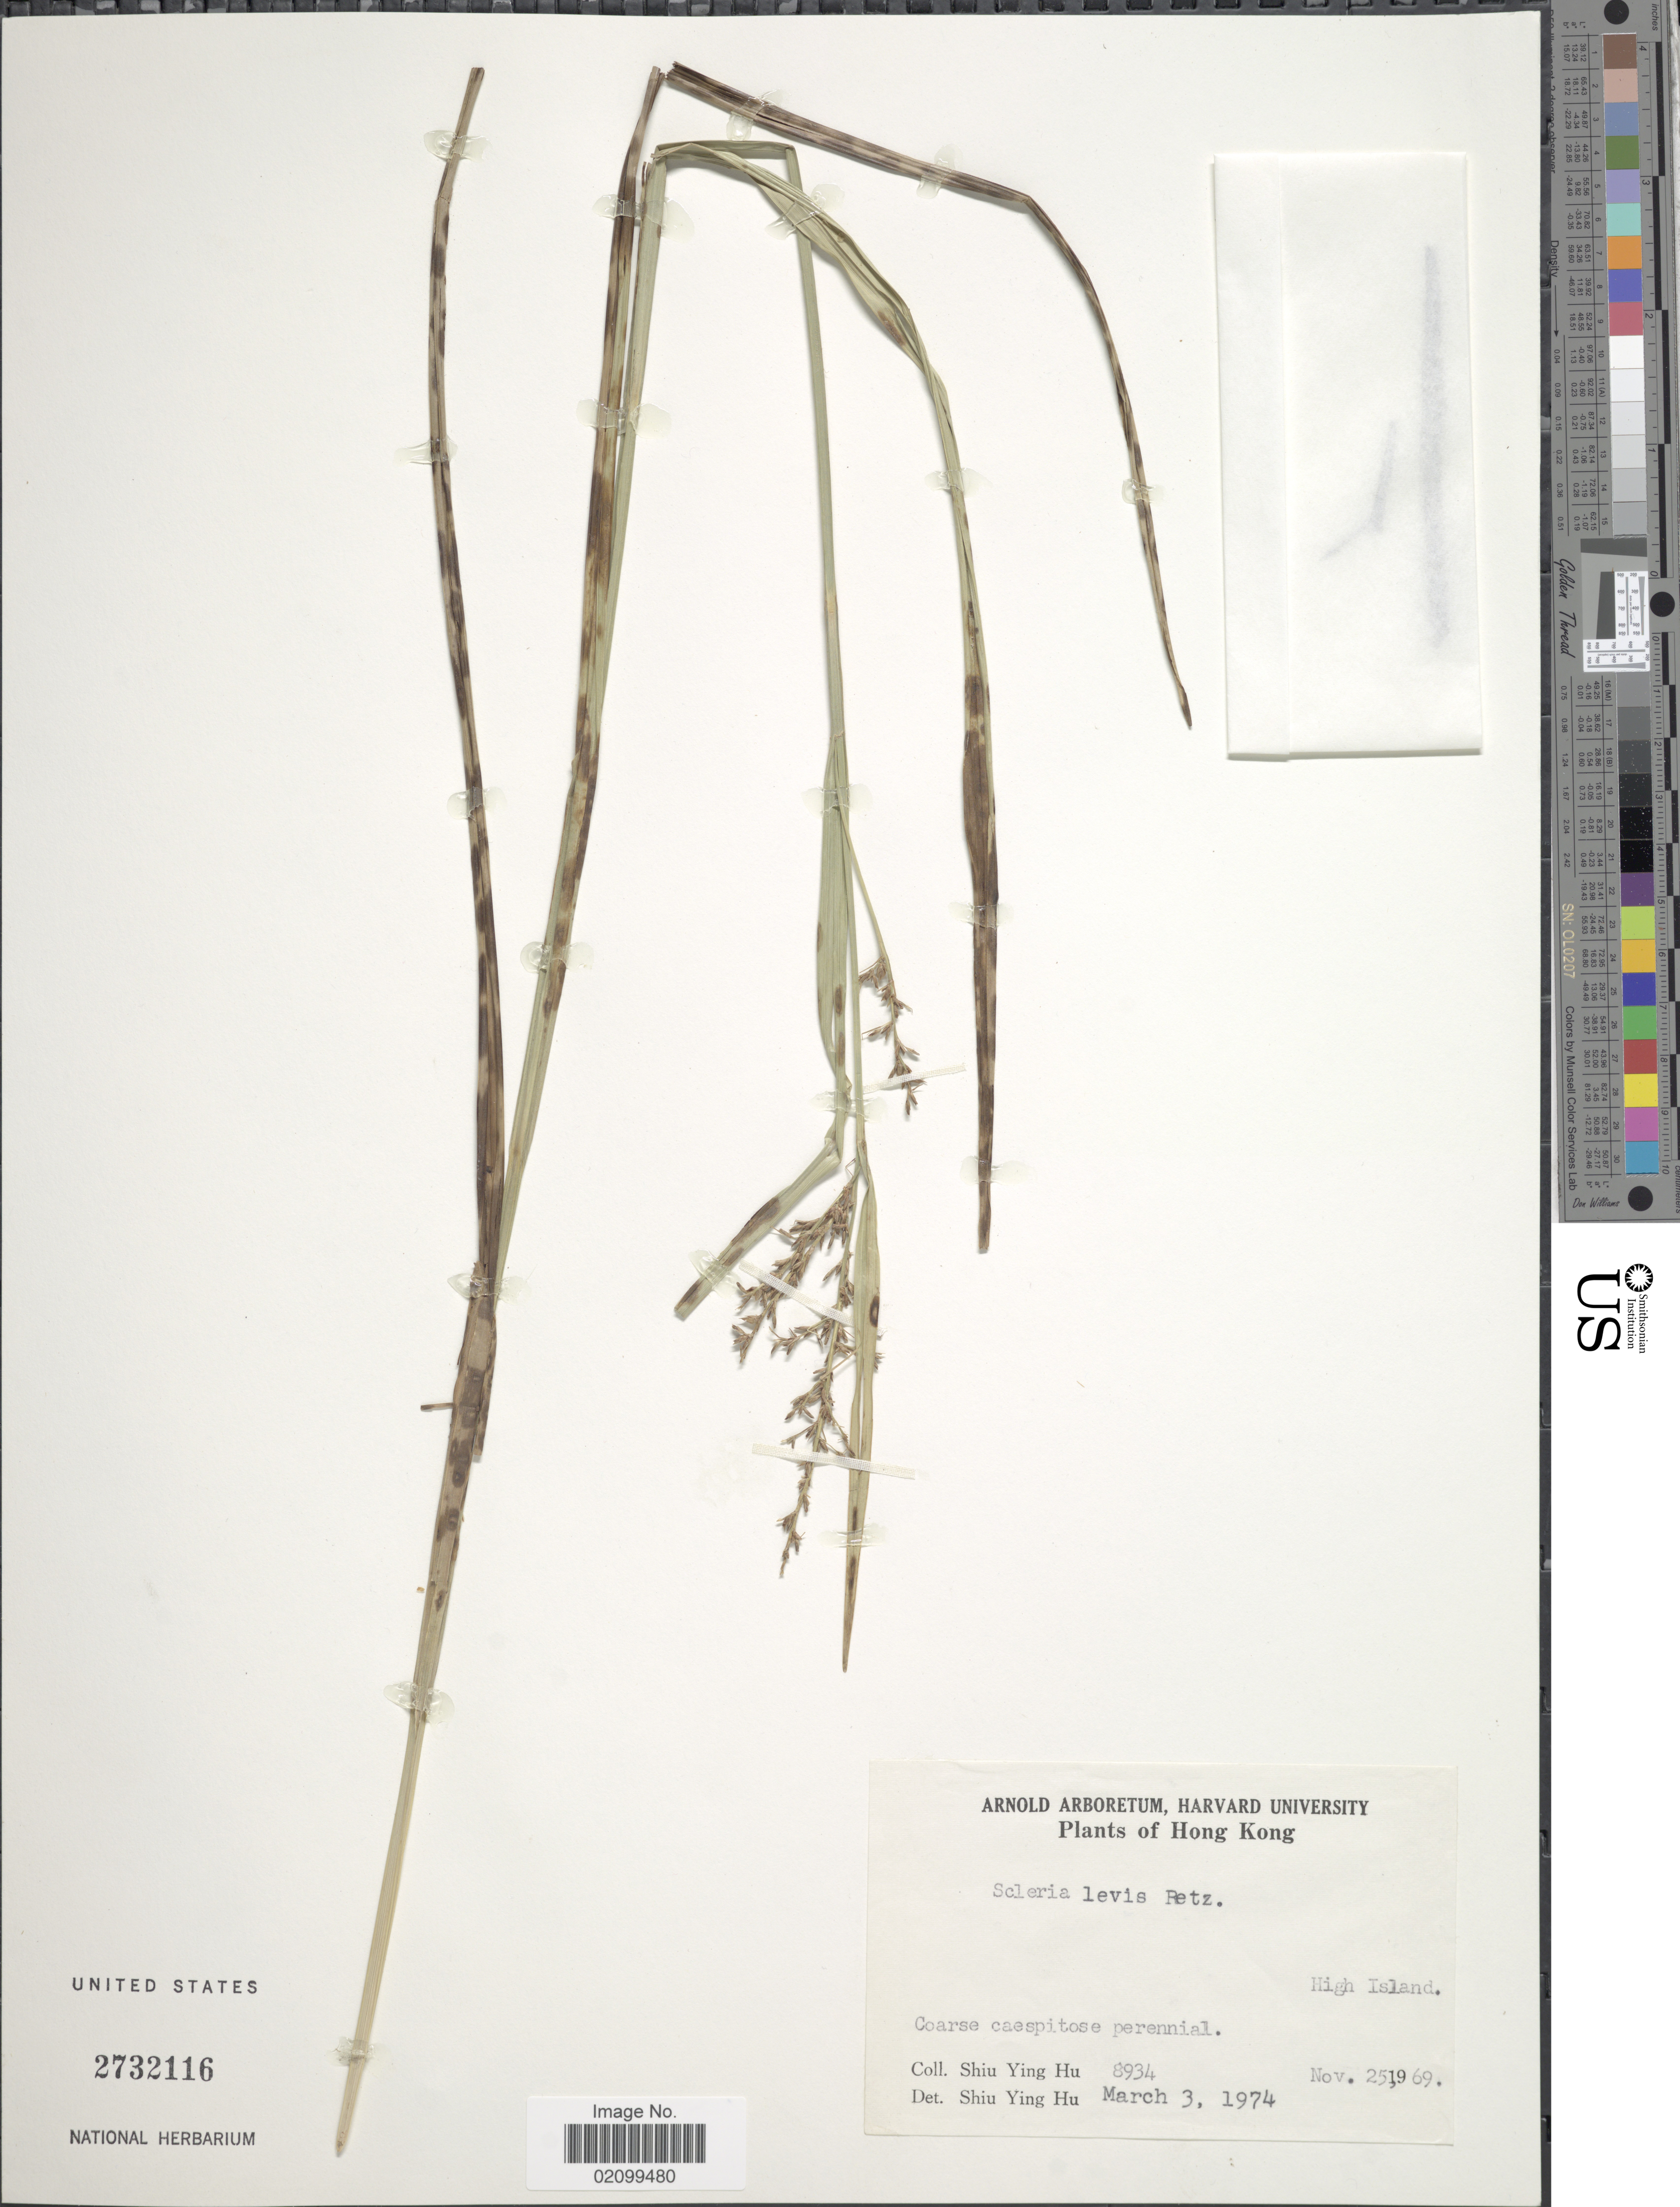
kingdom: Plantae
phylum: Tracheophyta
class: Liliopsida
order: Poales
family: Cyperaceae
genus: Scleria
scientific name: Scleria levis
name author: Retz.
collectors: S. Y. Hu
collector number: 8934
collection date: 1969-11-25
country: China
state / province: Hong Kong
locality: High Island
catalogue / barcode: US 2732116